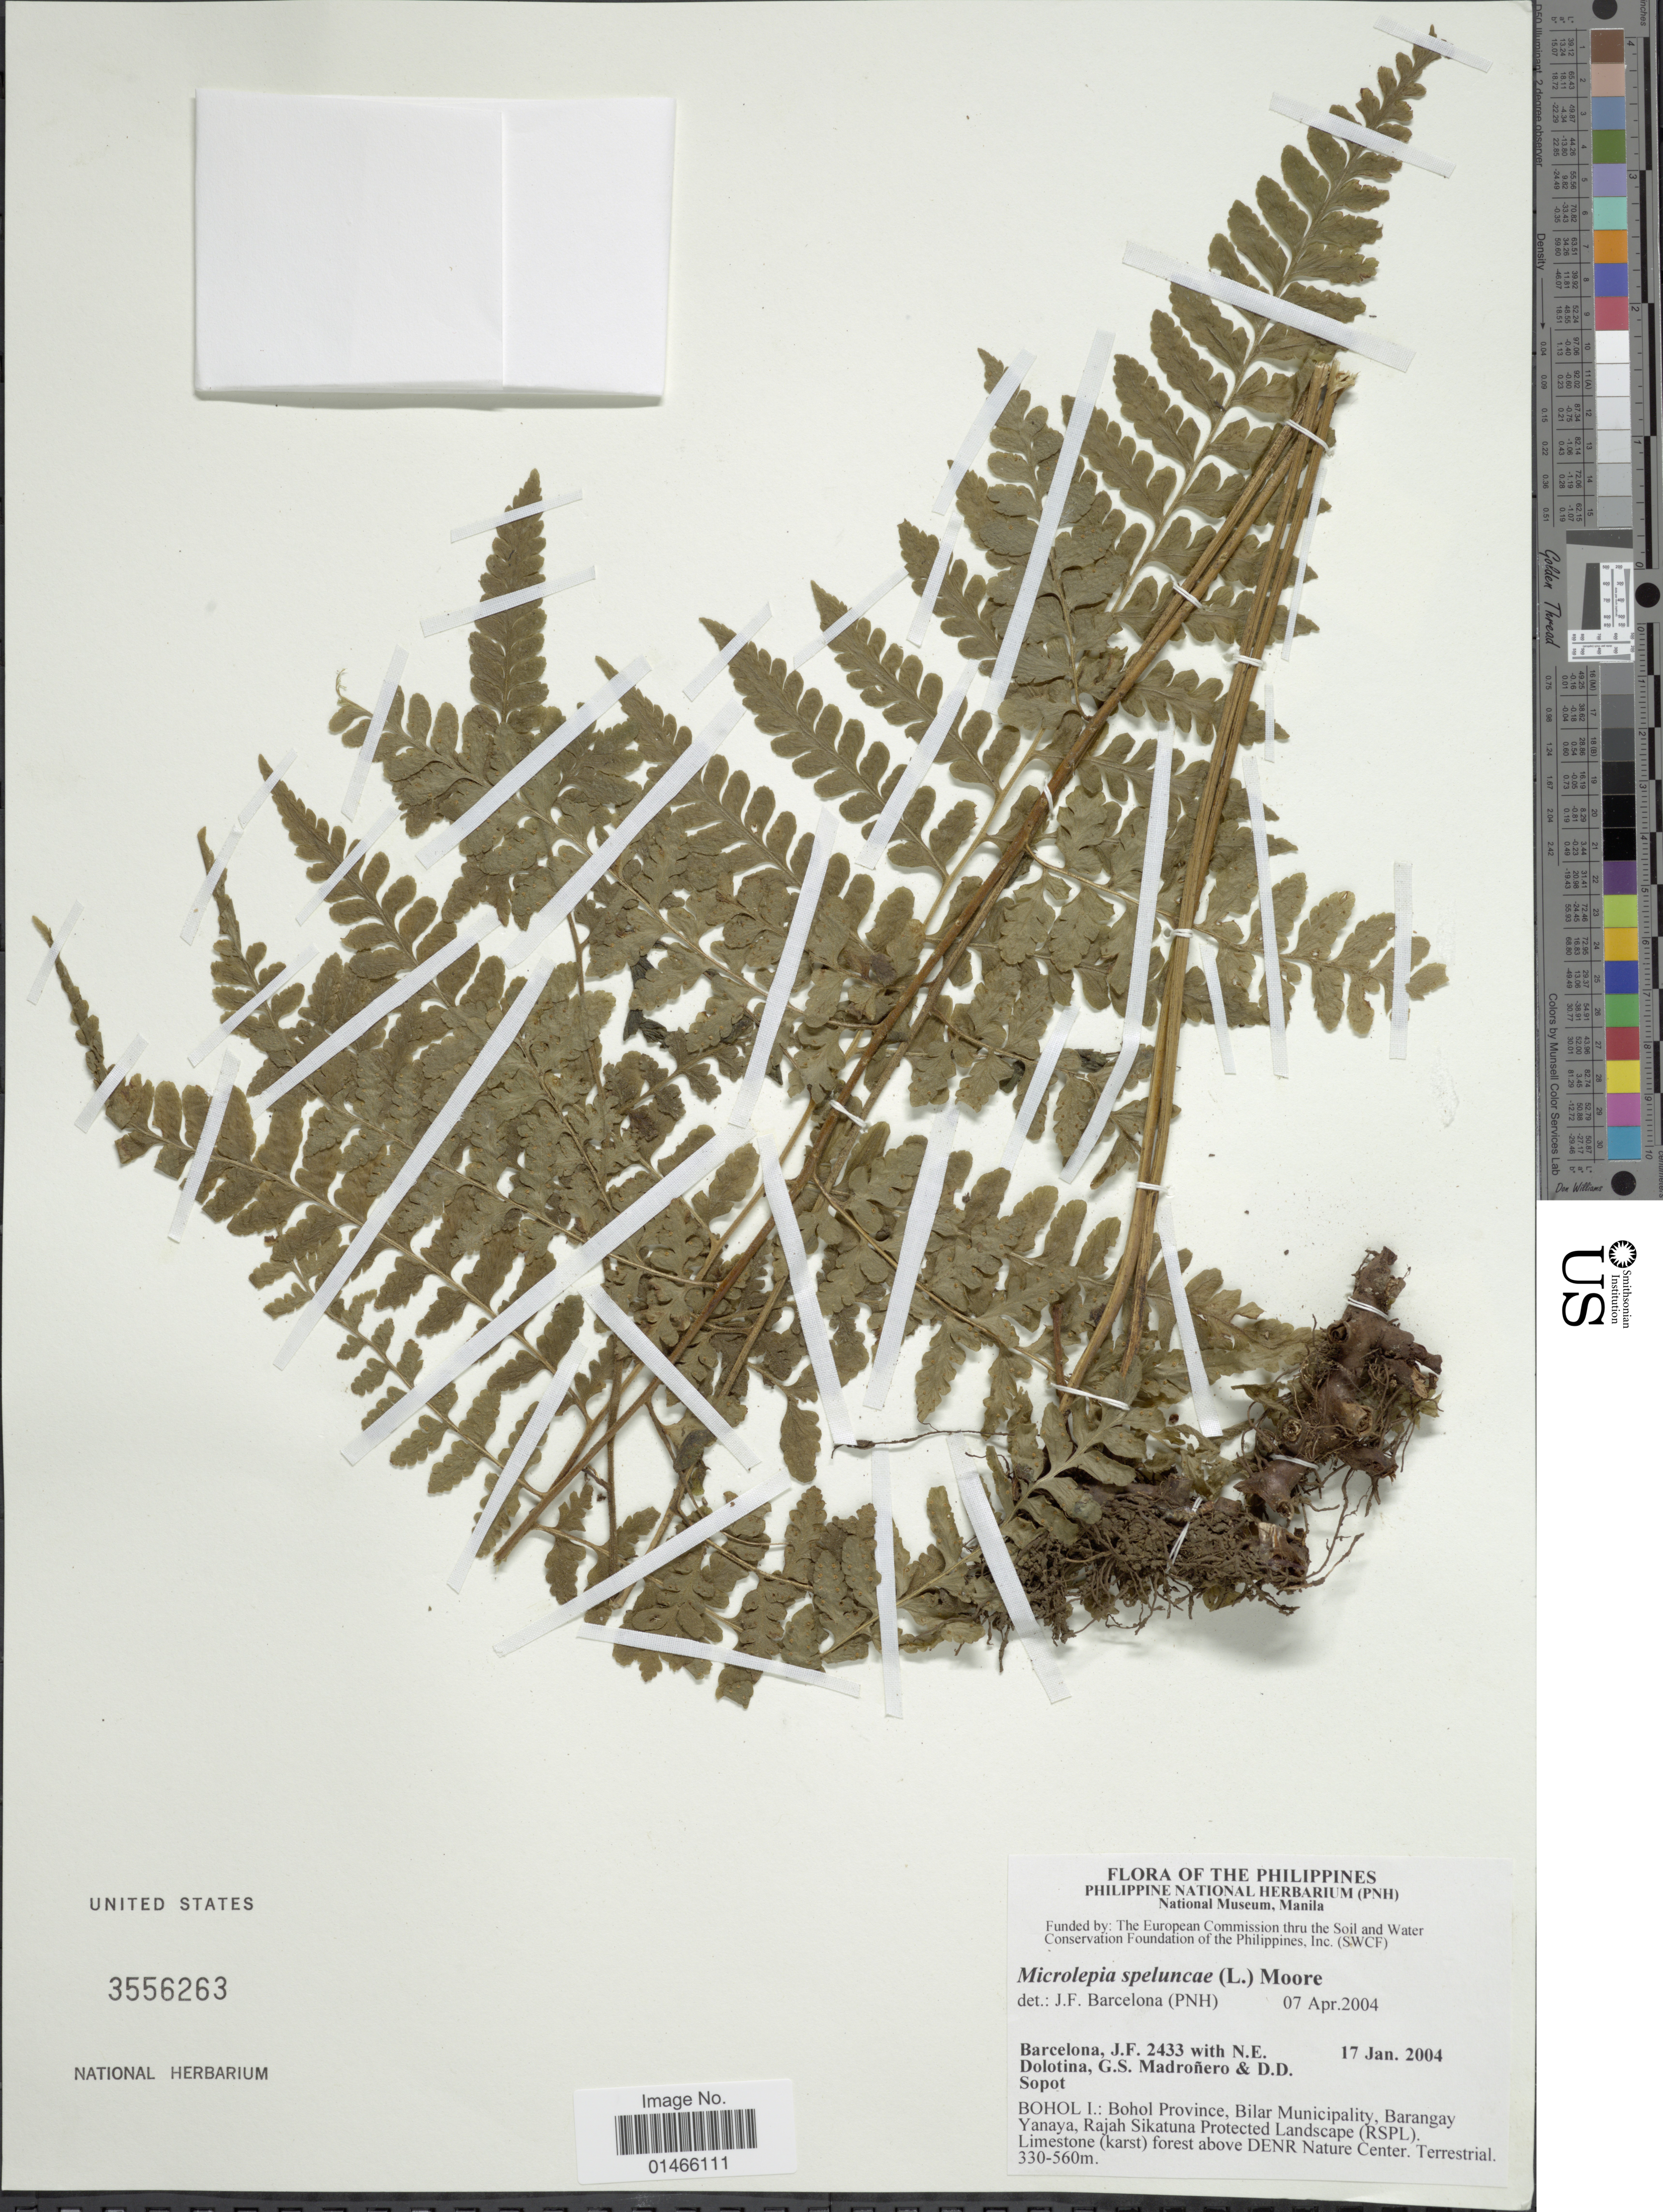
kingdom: Plantae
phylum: Tracheophyta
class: Polypodiopsida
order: Polypodiales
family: Dennstaedtiaceae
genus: Microlepia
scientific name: Microlepia speluncae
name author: (L.) T. Moore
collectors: J. F. Barcelona, N. Dolotina, G. Madroñero & D. Sopot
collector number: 2433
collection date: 2004-01-17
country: Philippines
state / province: Central Visayas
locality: Bohol I.: Bohol Province, Bilar Municipality, Barangay, Yanaya, Rajah Sikatuna Protected Landscape (RSPL)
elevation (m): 330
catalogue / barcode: US 3556263